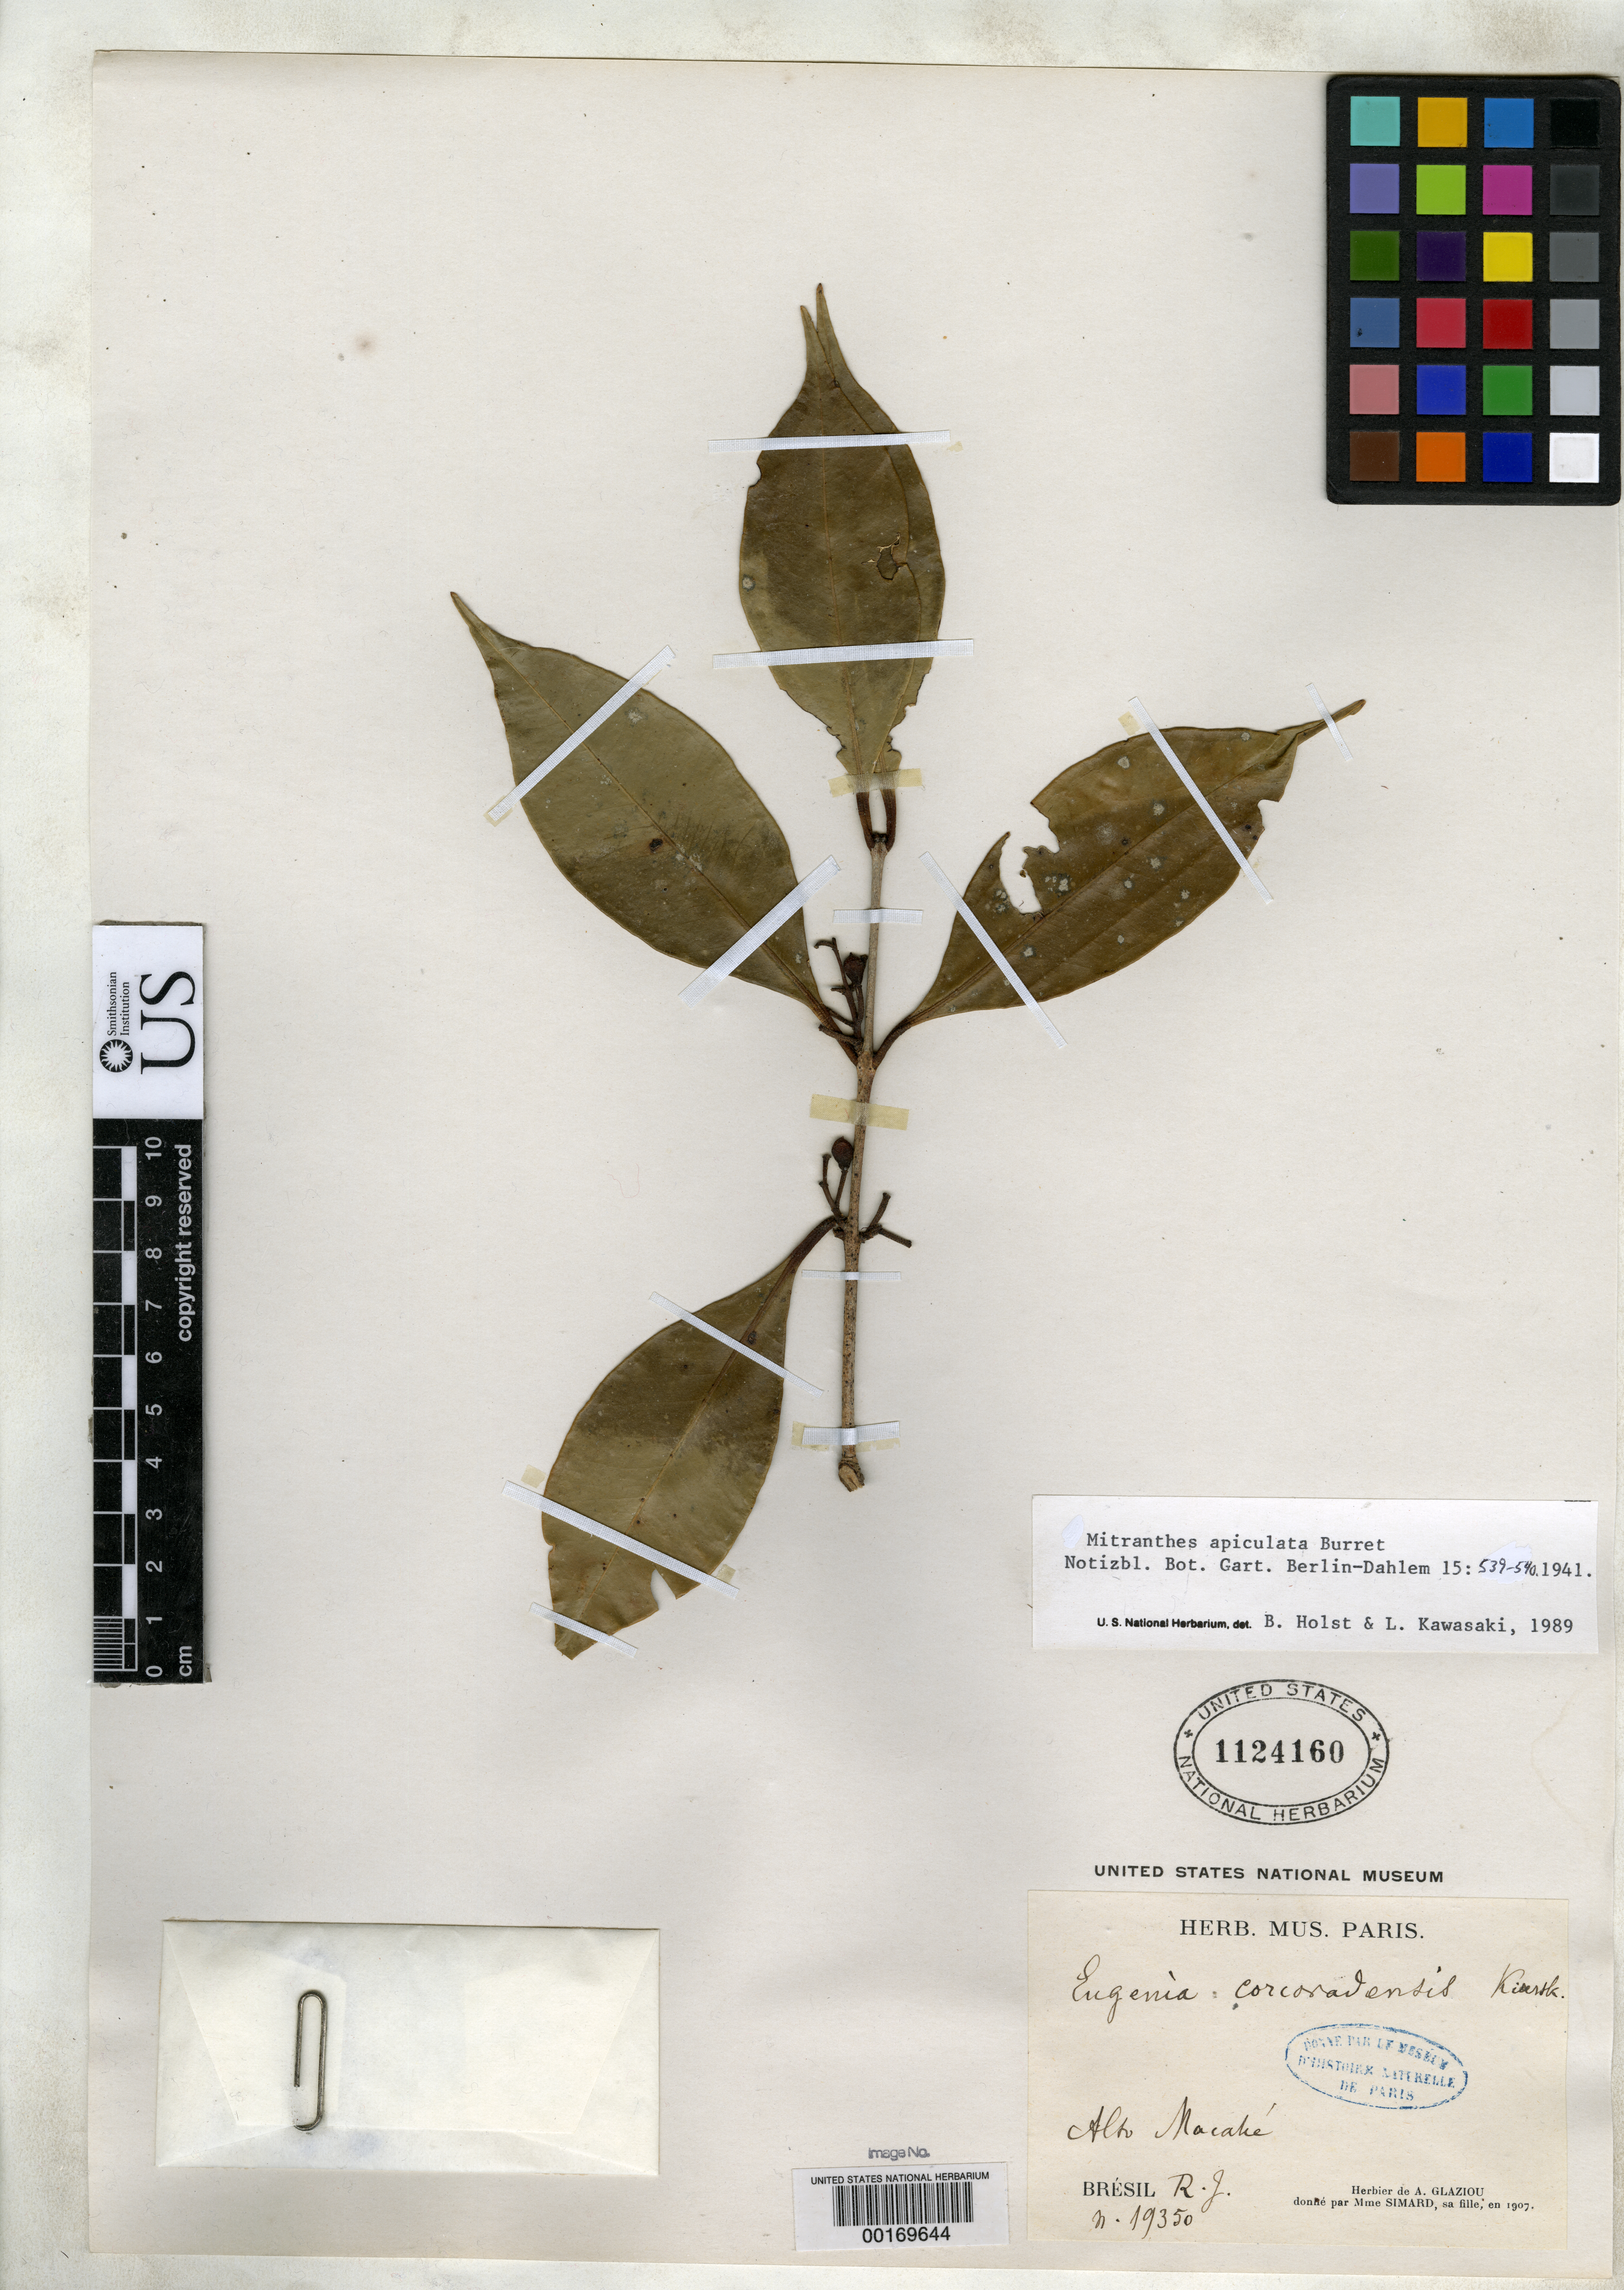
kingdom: Plantae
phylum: Tracheophyta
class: Magnoliopsida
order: Myrtales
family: Myrtaceae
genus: Mitranthes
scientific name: Mitranthes apiculata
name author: Burret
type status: Type Collection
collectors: A. F. M. Glaziou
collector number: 19350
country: Brazil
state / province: Rio de Janeiro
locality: Alto Macahe.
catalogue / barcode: US 1124160